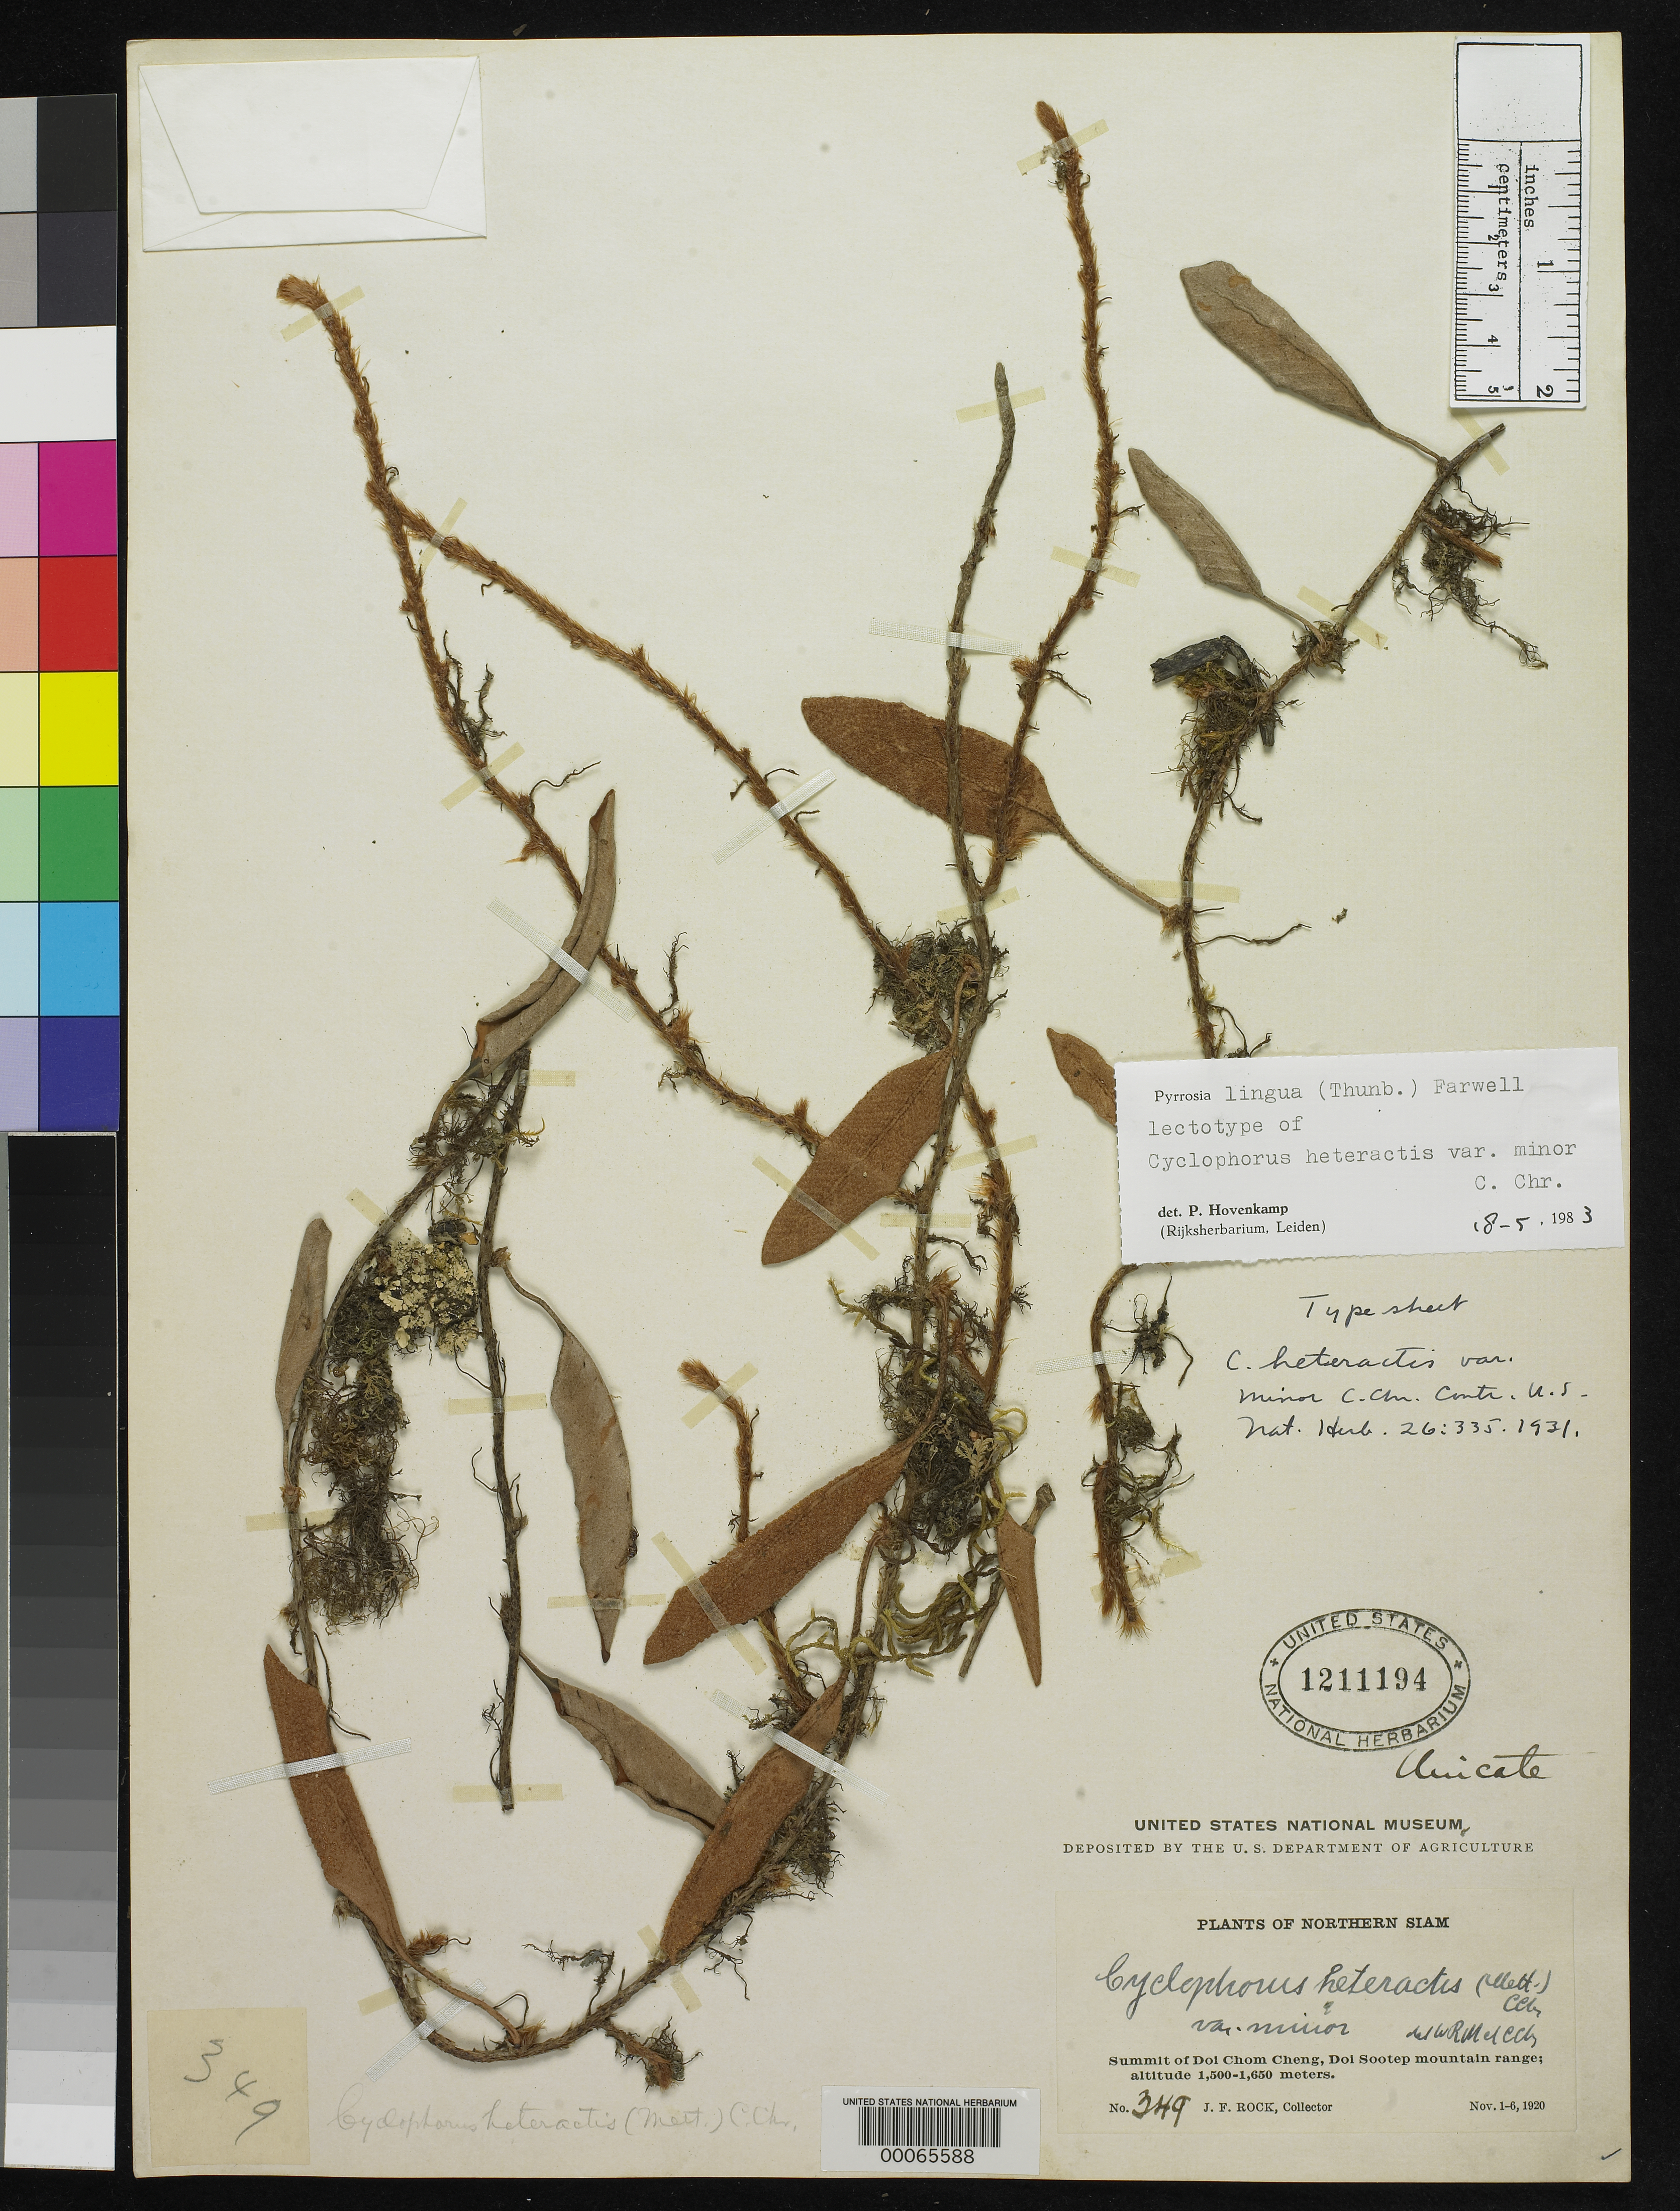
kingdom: Plantae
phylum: Tracheophyta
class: Polypodiopsida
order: Polypodiales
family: Polypodiaceae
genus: Cyclophorus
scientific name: Cyclophorus heteractis var. minor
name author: C. Chr.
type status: Isosyntype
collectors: J. F. Rock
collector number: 349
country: Thailand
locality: Summit of Doi Chom Cheng.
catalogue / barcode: US 1211194